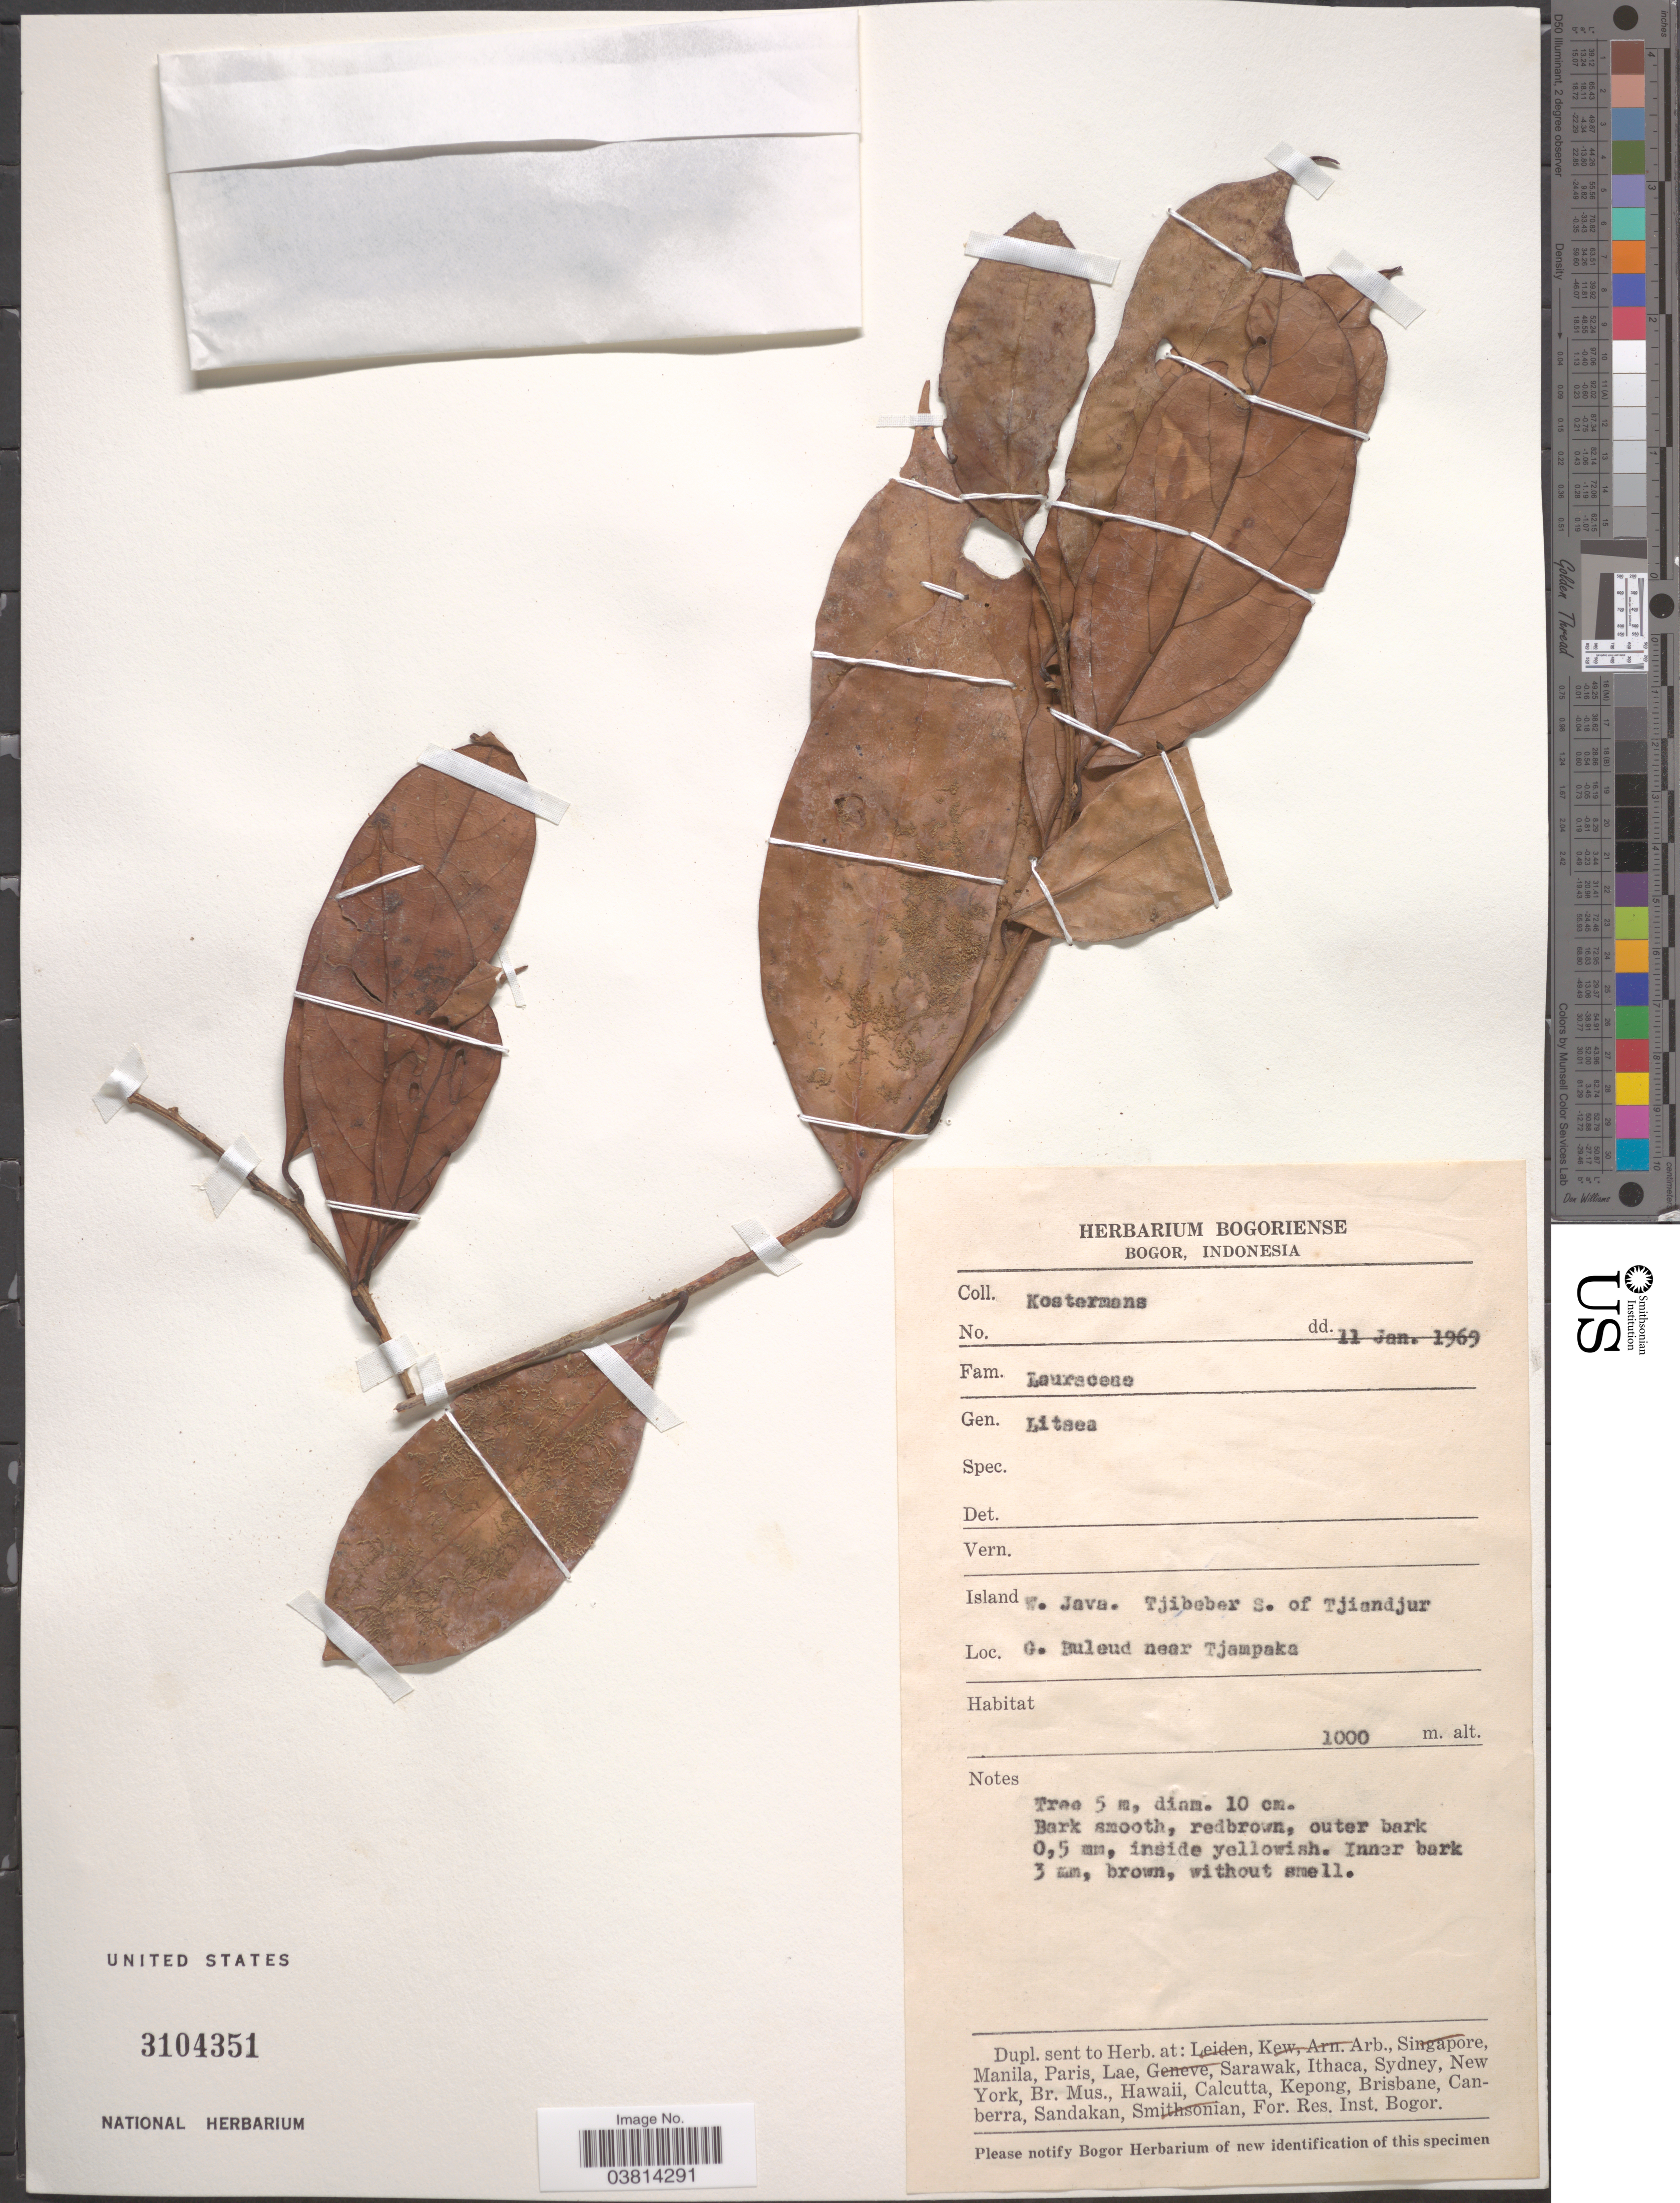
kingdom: Plantae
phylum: Tracheophyta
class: Magnoliopsida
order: Laurales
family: Lauraceae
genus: Litsea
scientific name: Litsea sp.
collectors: Kostermans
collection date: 1969-01-11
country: Indonesia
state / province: Java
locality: Island W. Java. Tjibeber S. of Tjiandjur. G. Buleud near Tjampaka.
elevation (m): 1000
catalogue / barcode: US 3104351